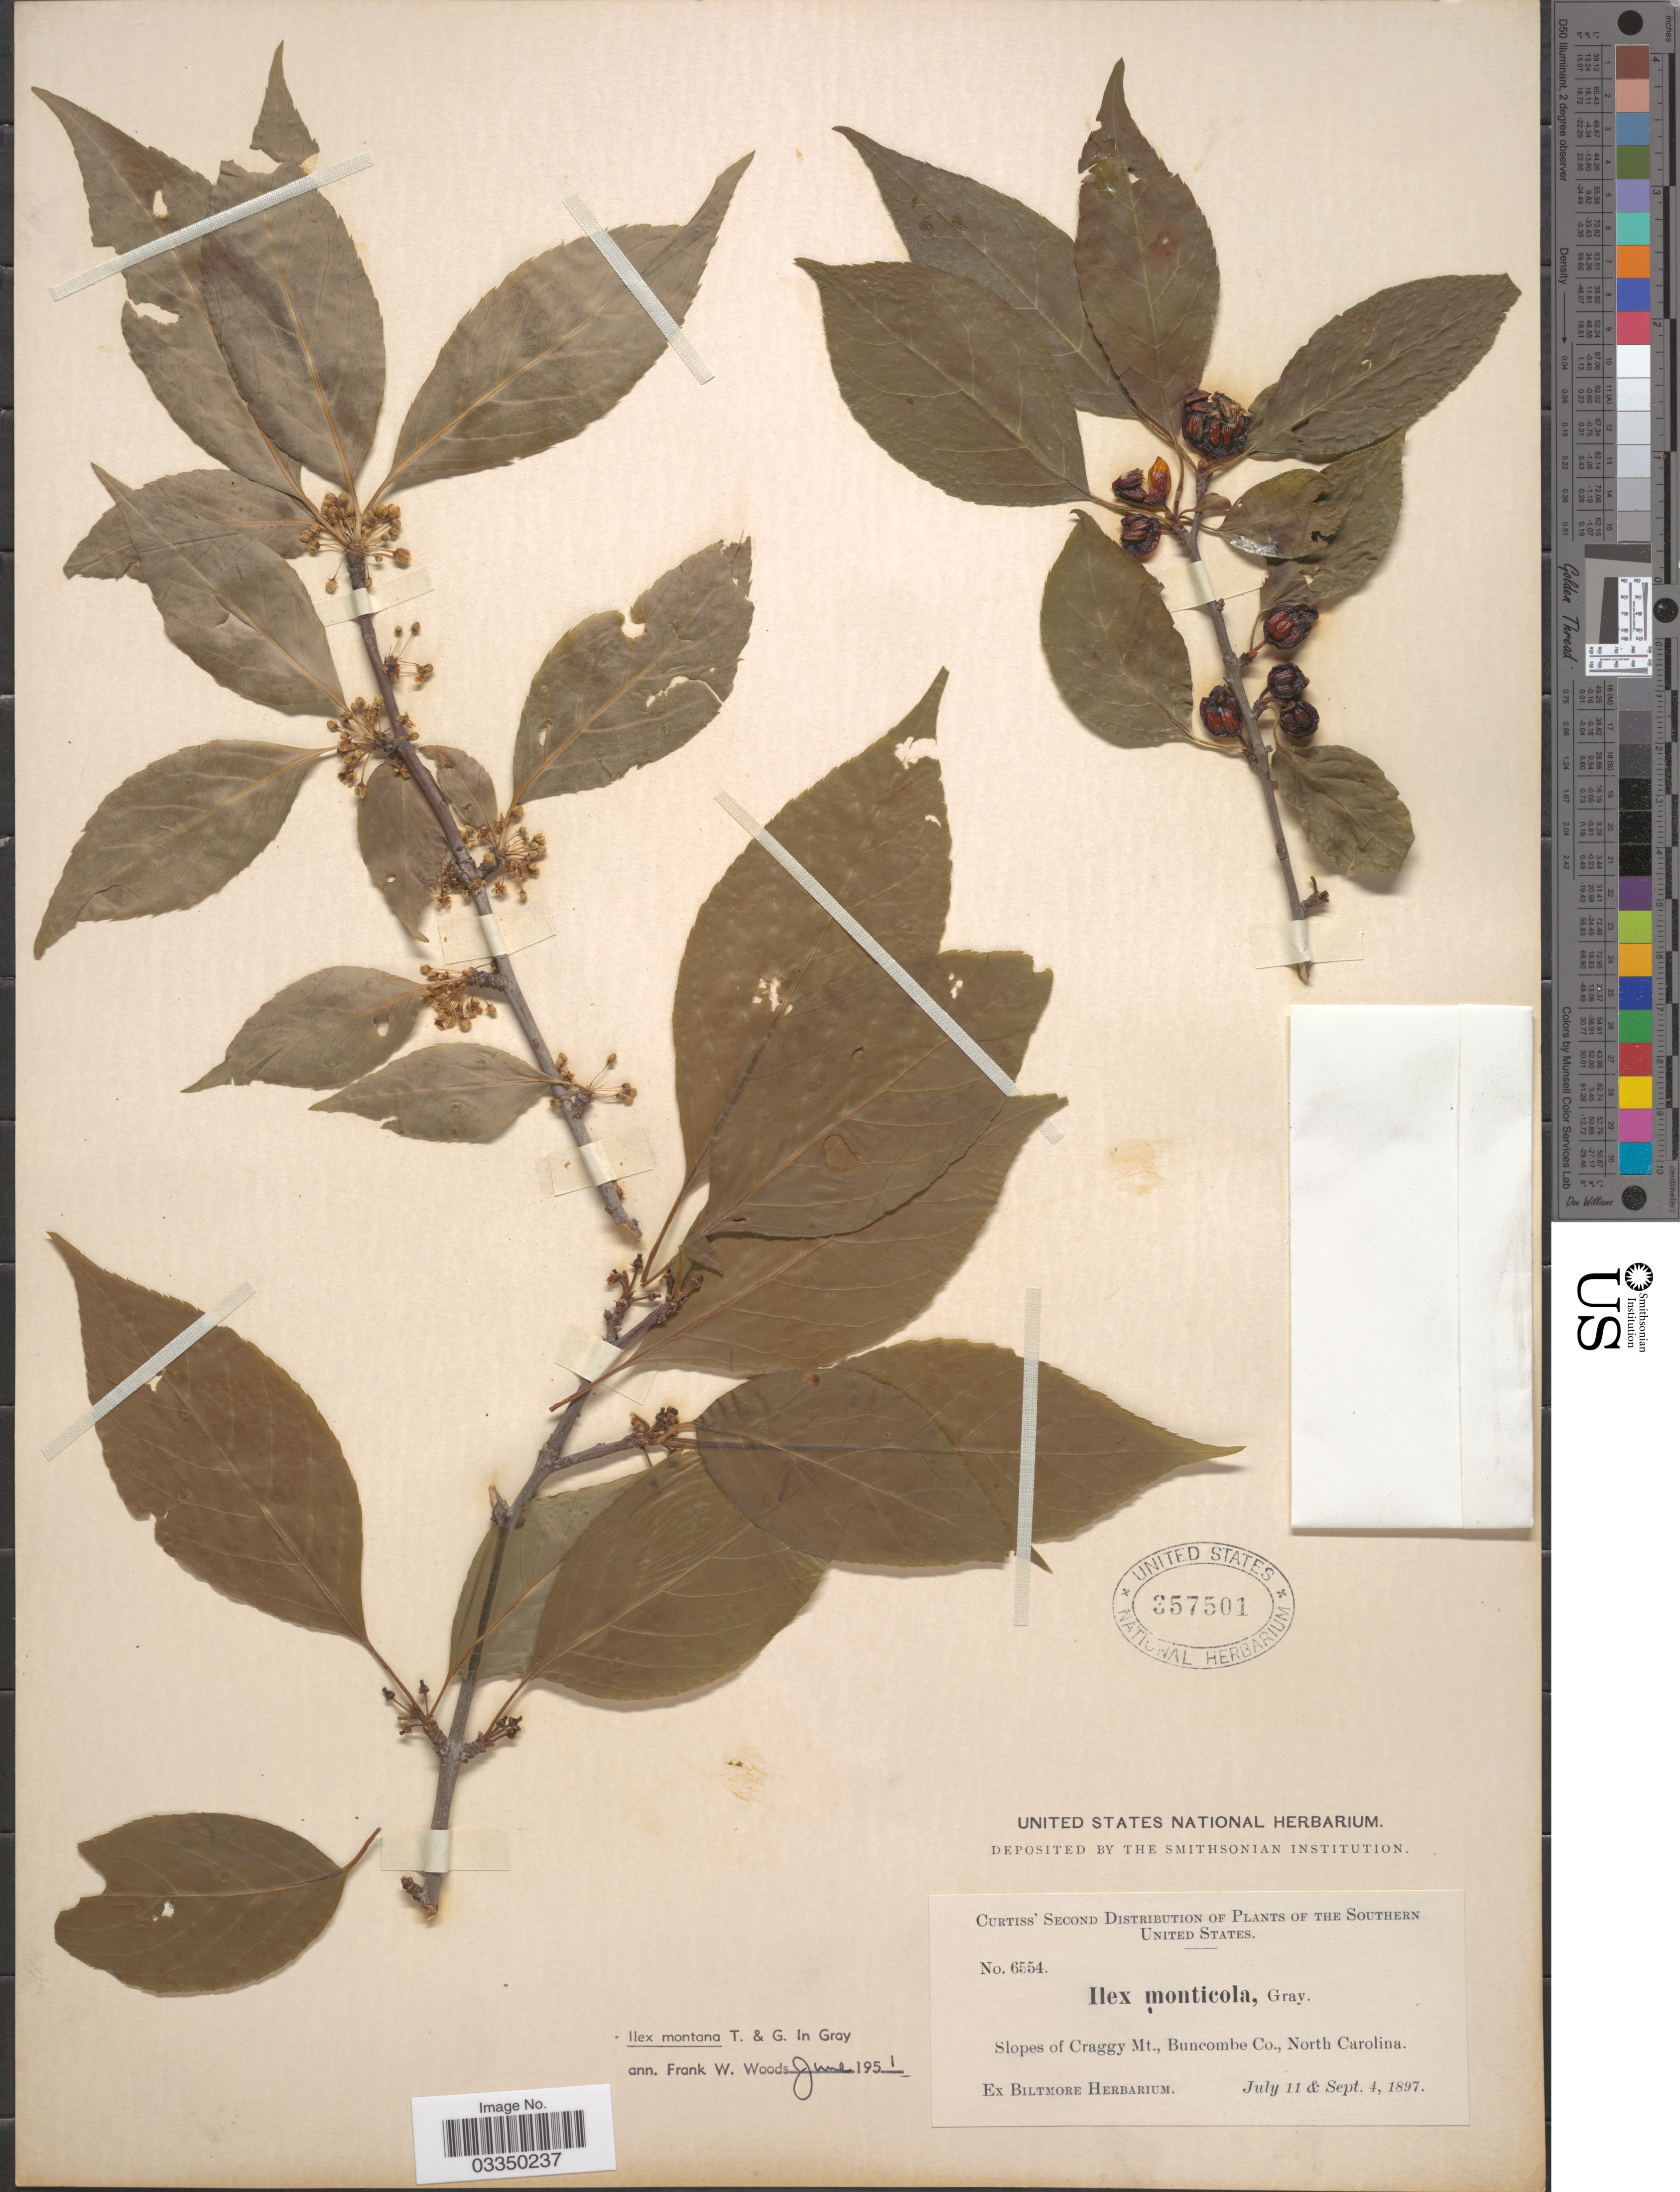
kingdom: Plantae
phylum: Tracheophyta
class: Magnoliopsida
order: Aquifoliales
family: Aquifoliaceae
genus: Ilex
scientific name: Ilex montana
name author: Torr. & A. Gray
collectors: ex herb. Biltmore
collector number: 6554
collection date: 1897-07-11/1897-09-04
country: United States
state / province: North Carolina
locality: Southern United States. Slopes of Craggy Mt., Buncombe Co.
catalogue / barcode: US 357501